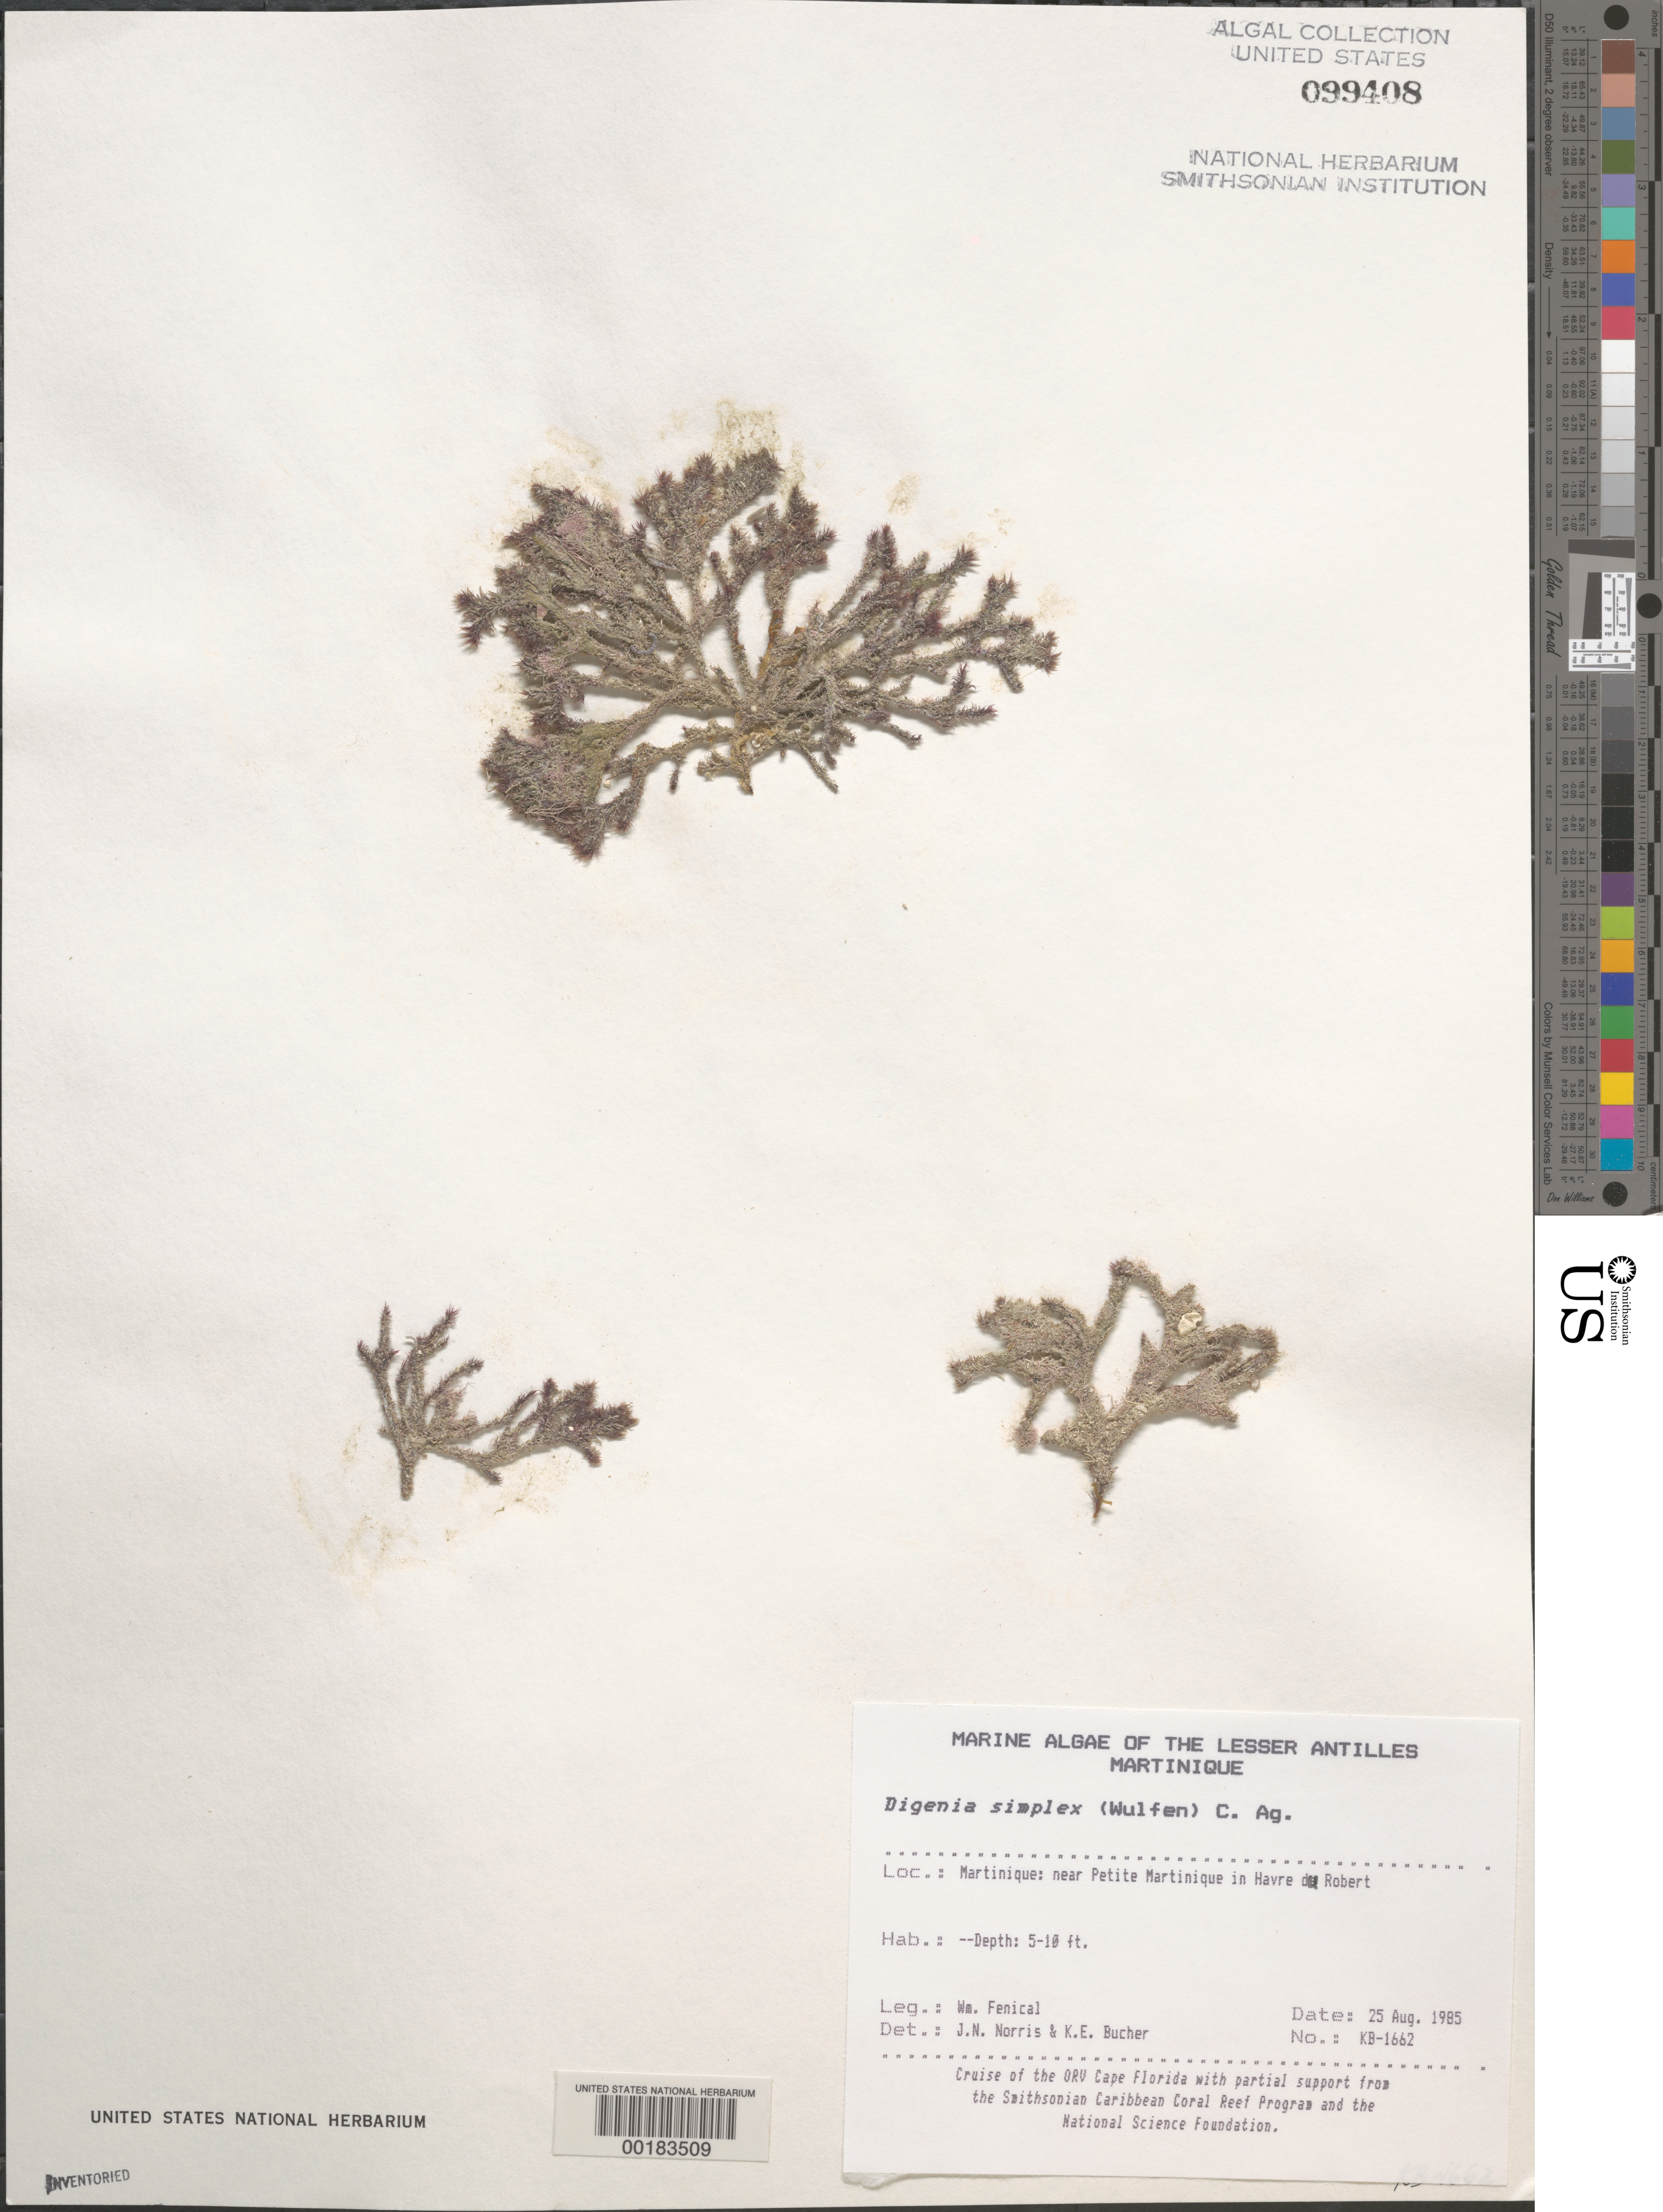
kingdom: Plantae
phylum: Rhodophyta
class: Florideophyceae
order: Ceramiales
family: Rhodomelaceae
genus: Digenea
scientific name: Digenea simplex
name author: (Wulfen) C. Agardh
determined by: Norris, J. N.; Bucher, K. E.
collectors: W. Fenical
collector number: Kb-1662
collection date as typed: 25 Aug 1985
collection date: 1985-08-25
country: Martinique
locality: Near Petite Martinique, Havre du Robert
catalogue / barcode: US 99408